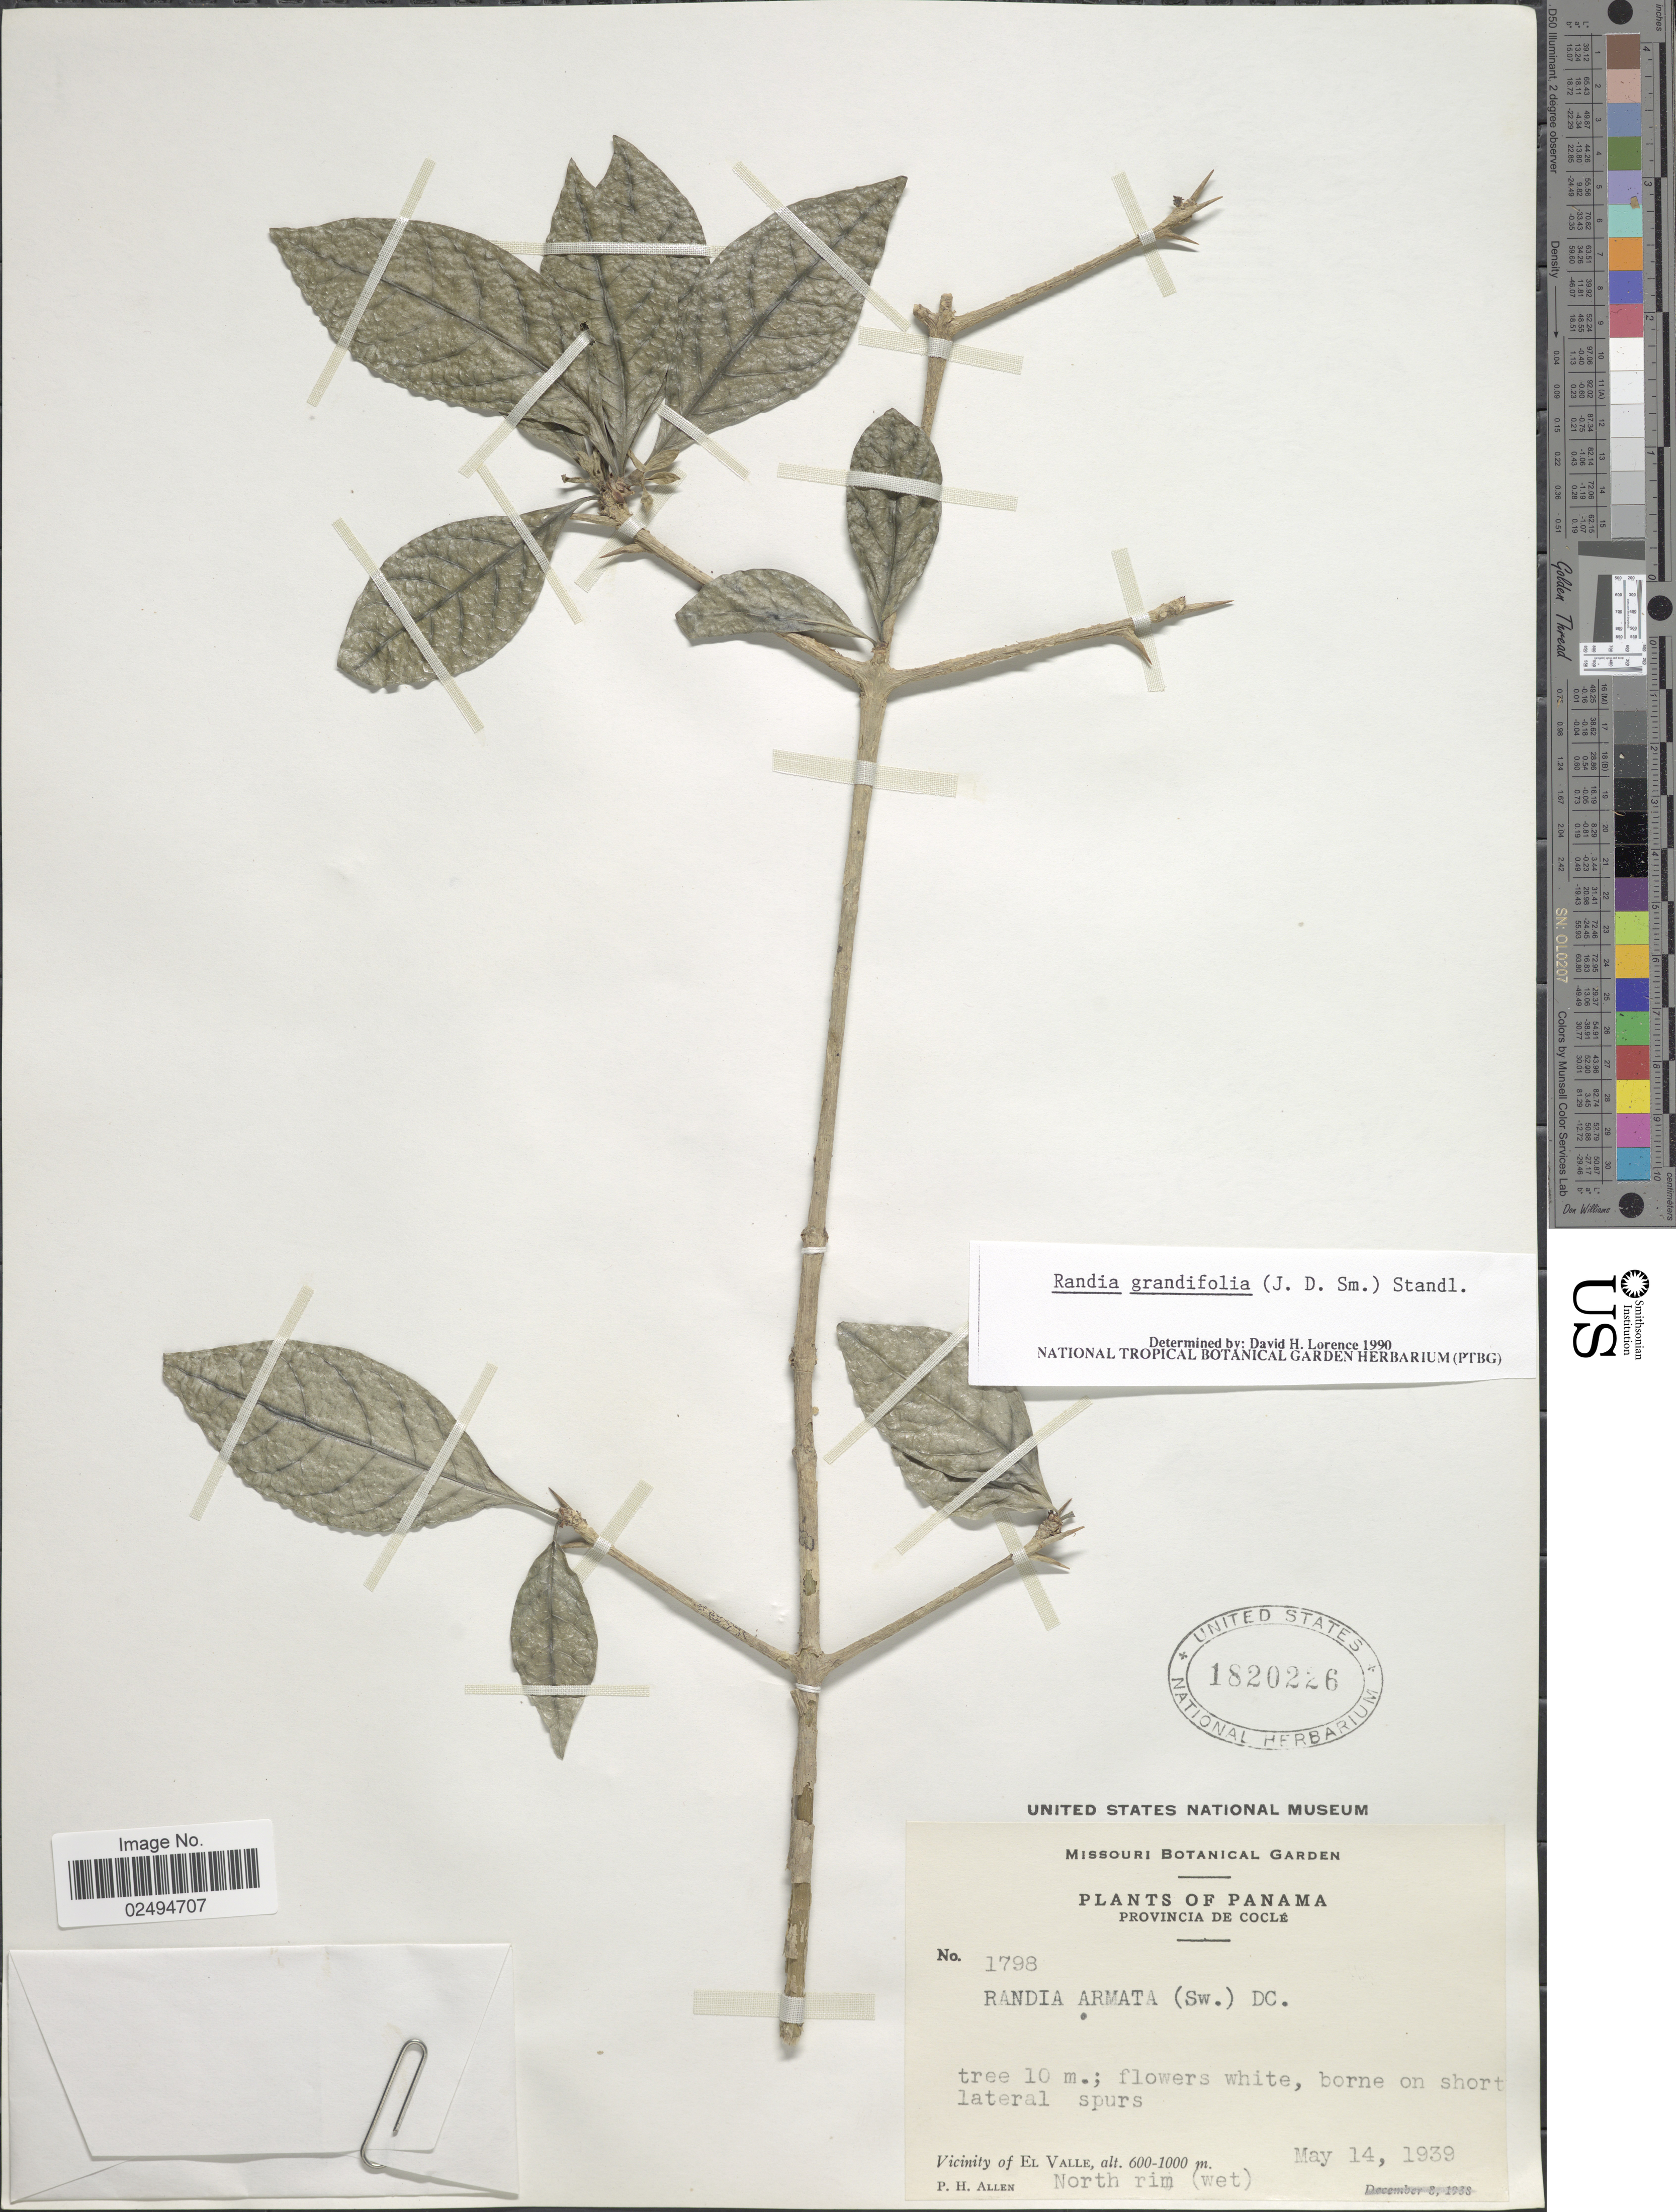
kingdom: Plantae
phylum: Tracheophyta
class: Magnoliopsida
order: Gentianales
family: Rubiaceae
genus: Randia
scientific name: Randia grandifolia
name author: (Donn. Sm.) Standl.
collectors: P. H. Allen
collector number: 1798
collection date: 1939-05-14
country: Panama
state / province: Coclé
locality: Provincia de Cocle. Vicinity of El Valle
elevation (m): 600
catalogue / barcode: US 1820226